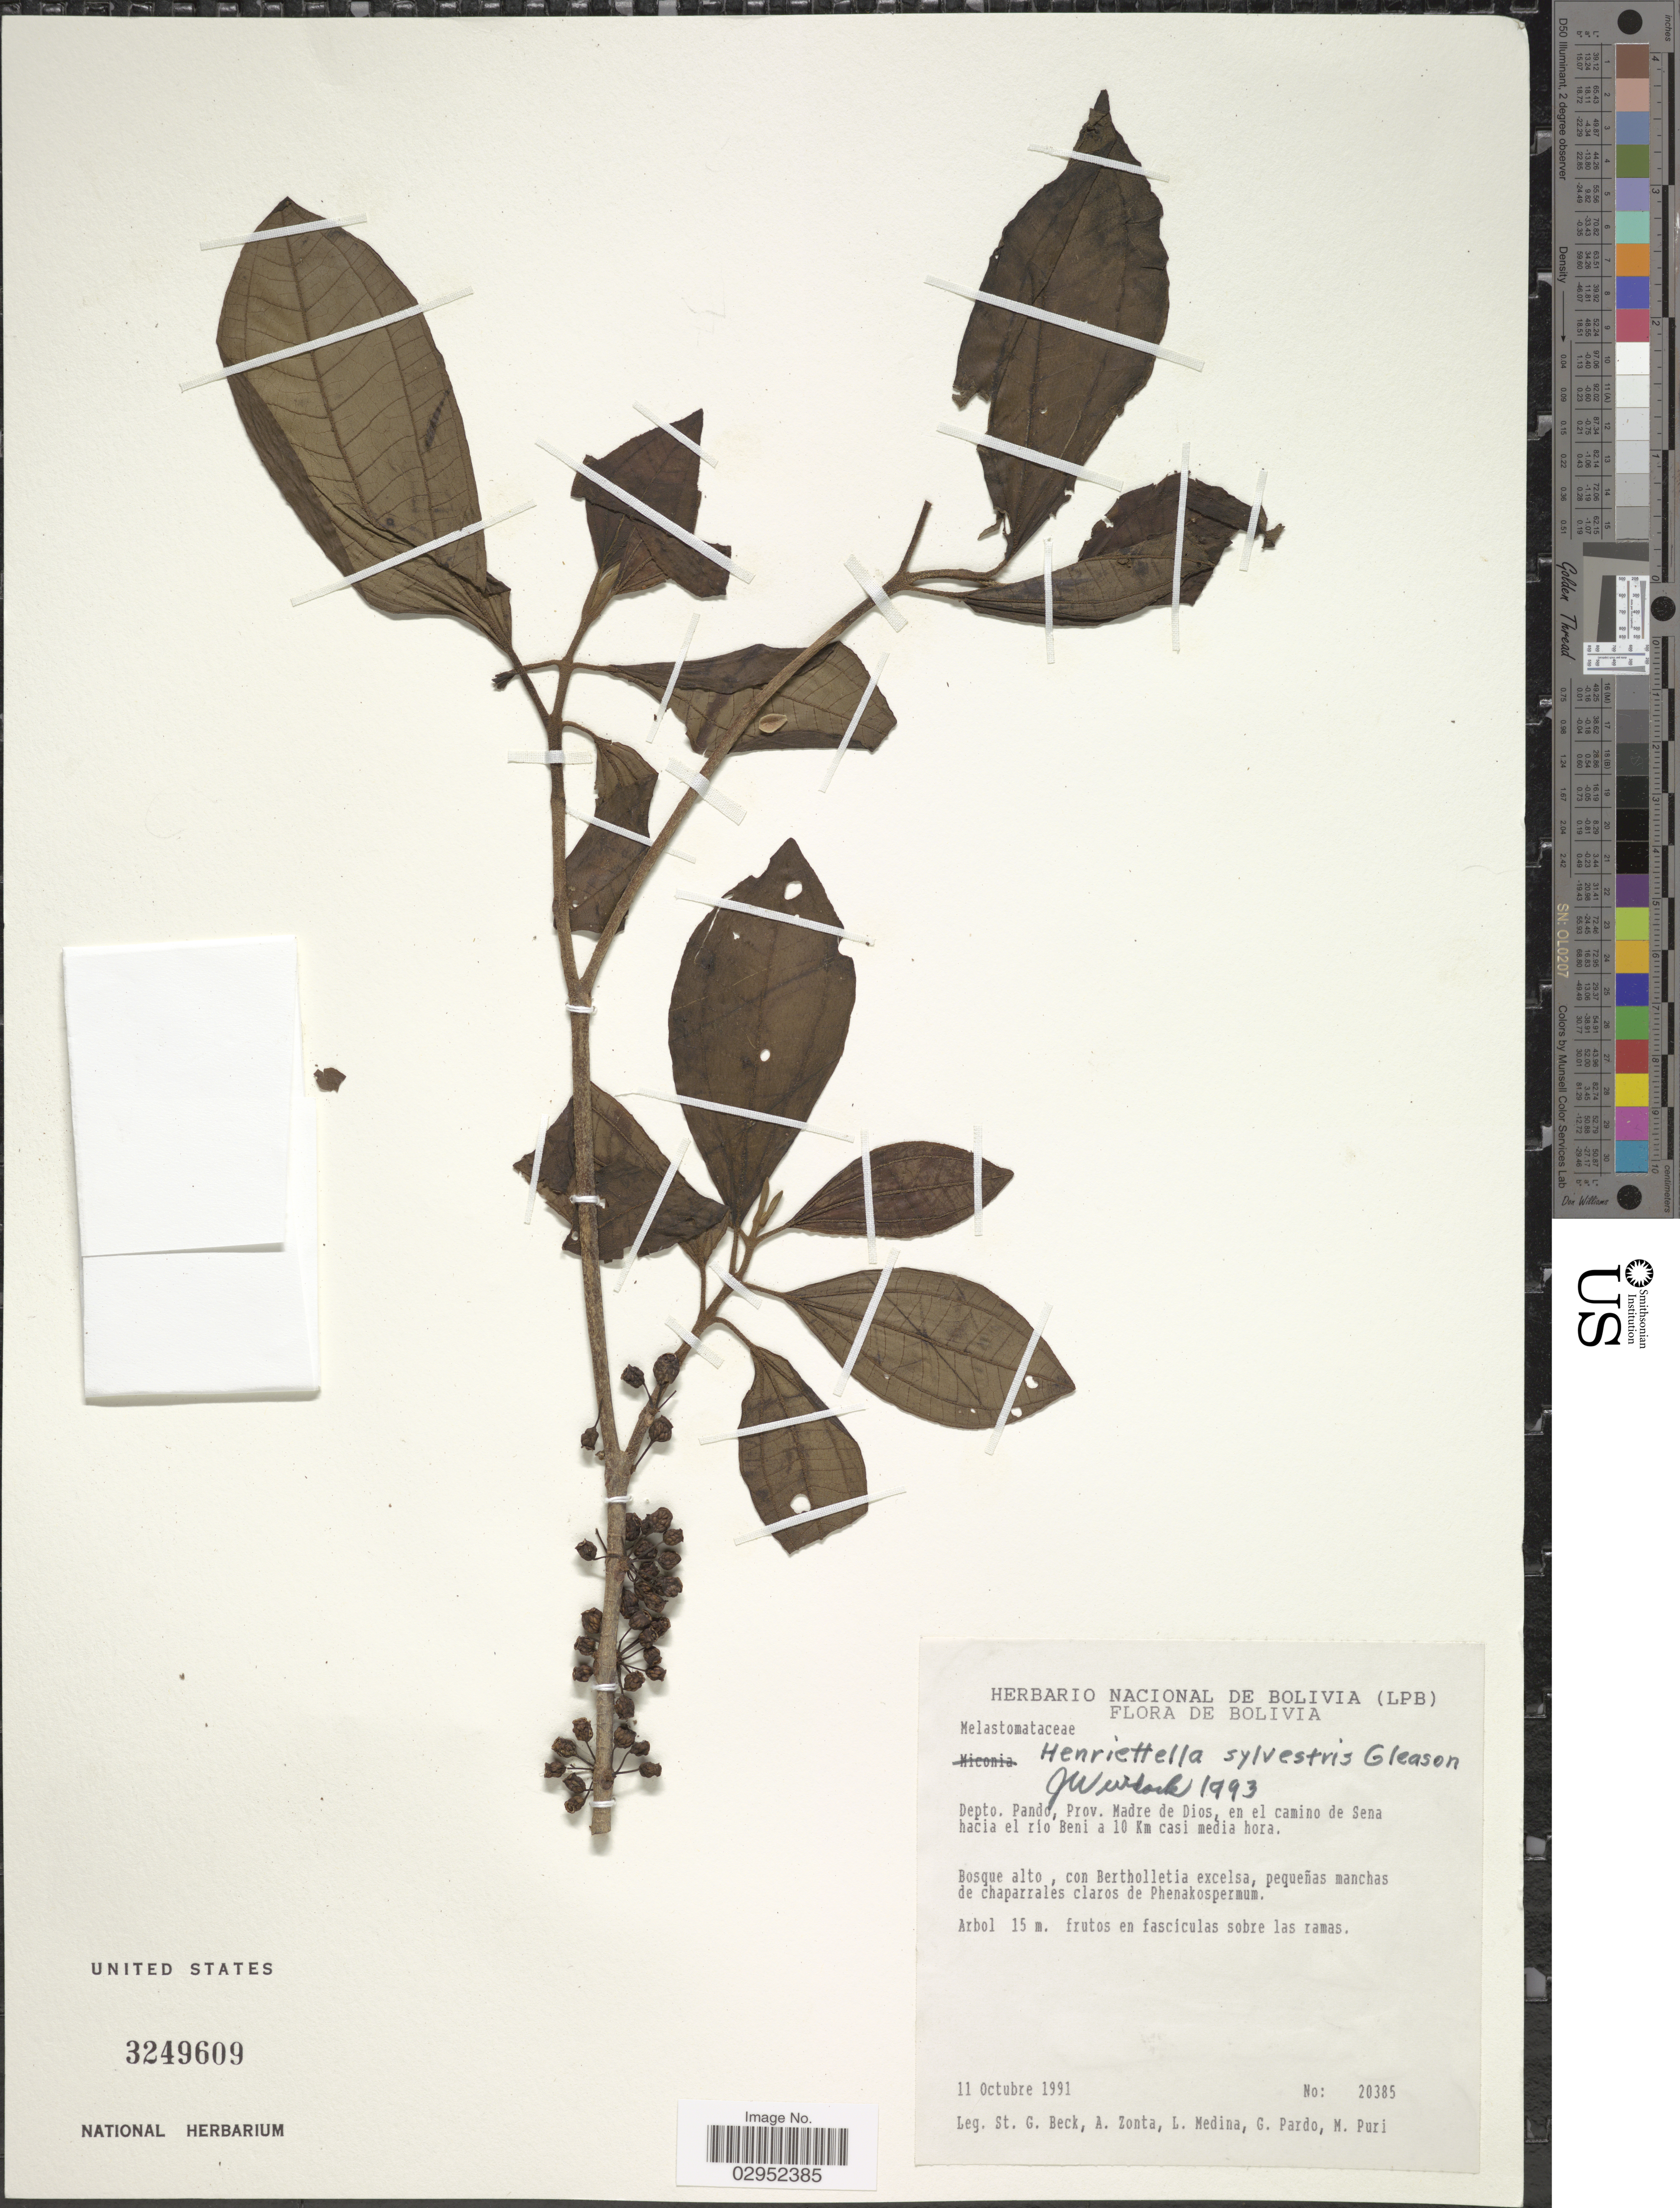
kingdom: Plantae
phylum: Tracheophyta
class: Magnoliopsida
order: Myrtales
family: Melastomataceae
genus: Henriettea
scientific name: Henriettea fascicularis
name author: (Sw.) M. Gómez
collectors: S. G. Beck, A. Zonta, L. Medina, G. Pardo & M. Puri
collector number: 20385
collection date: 1991-10-11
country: Bolivia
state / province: Pando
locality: Depto. Pando, Prov. Madre de Dios, en el camino de Sena hacia el río Beni a 10 Km casi media hora.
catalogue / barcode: US 3249609